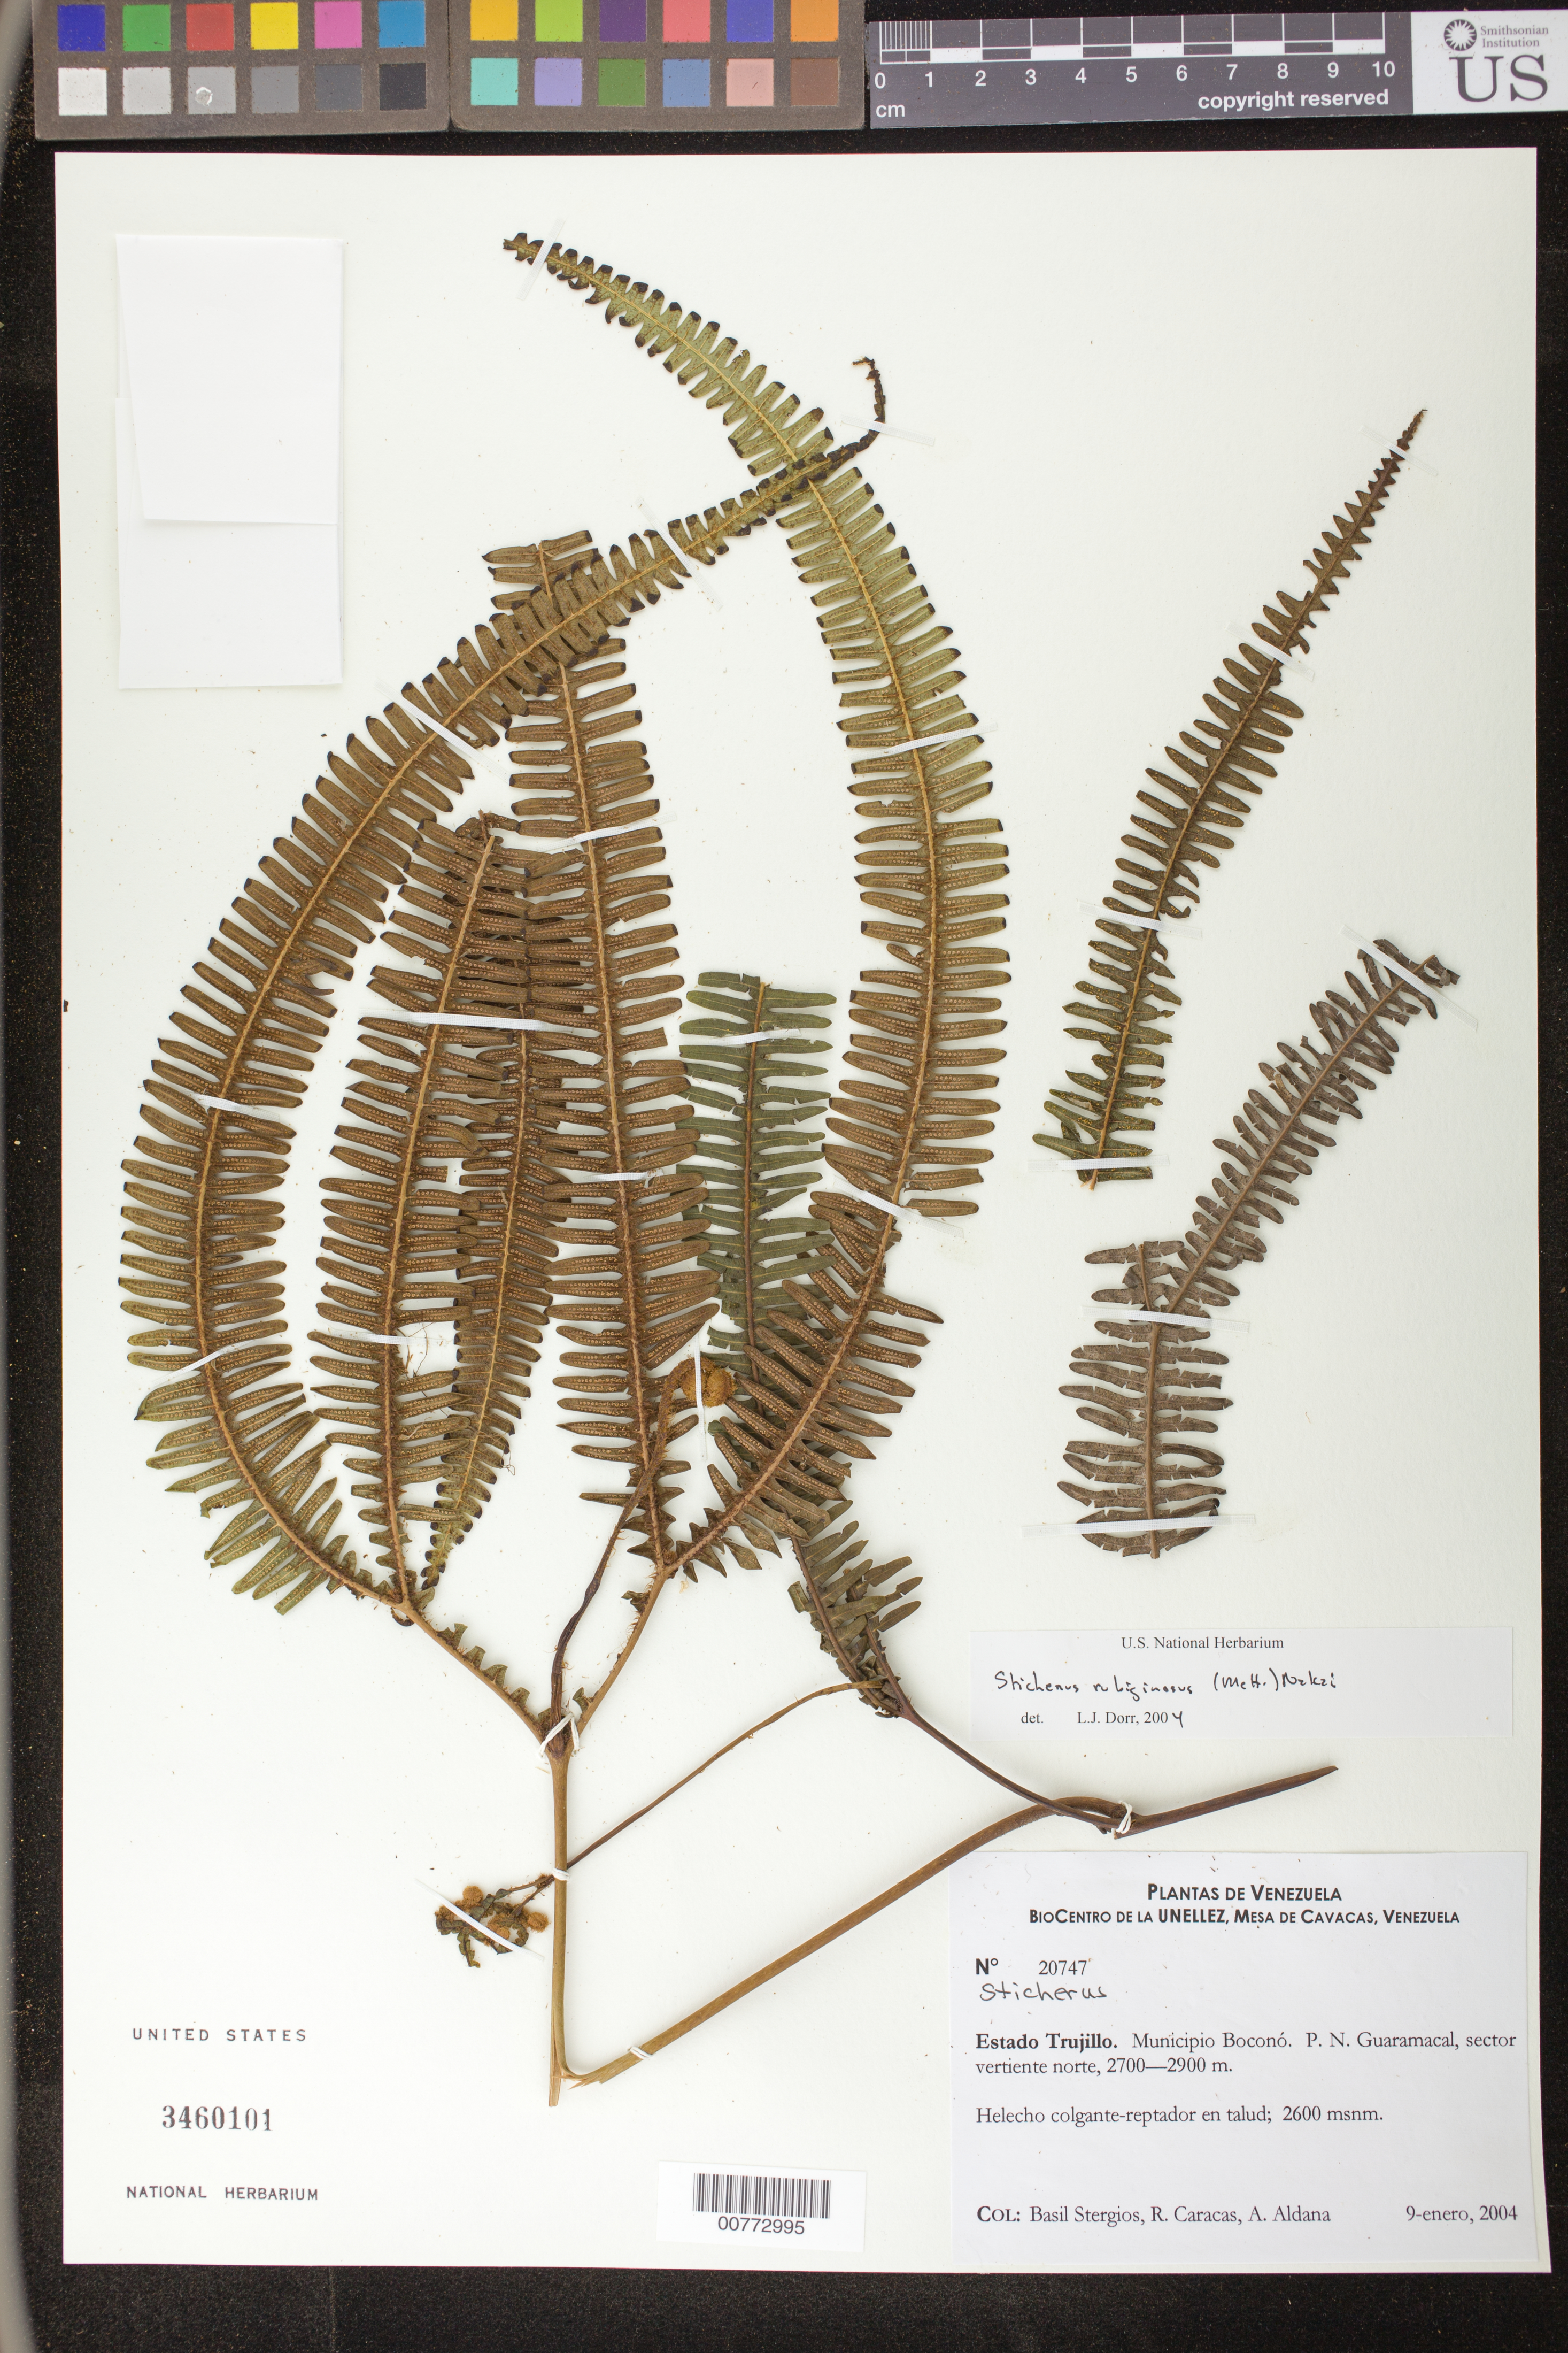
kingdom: Plantae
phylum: Tracheophyta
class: Polypodiopsida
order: Gleicheniales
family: Gleicheniaceae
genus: Sticherus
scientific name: Sticherus rubiginosus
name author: (Mett.) Nakai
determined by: Dorr, L. J., (BOT), Smithsonian Institution - National Museum of Natural History (UNITED STATES)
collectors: B. G. Stergios, R. Caracas & A. Aldana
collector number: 20747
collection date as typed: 09 Jan 2004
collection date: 2004-01-09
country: Venezuela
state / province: Trujillo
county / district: Boconó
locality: Parque Nacional Guaramacal, vertiente N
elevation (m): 2700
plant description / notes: PORT, UC, US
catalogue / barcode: US 3460101